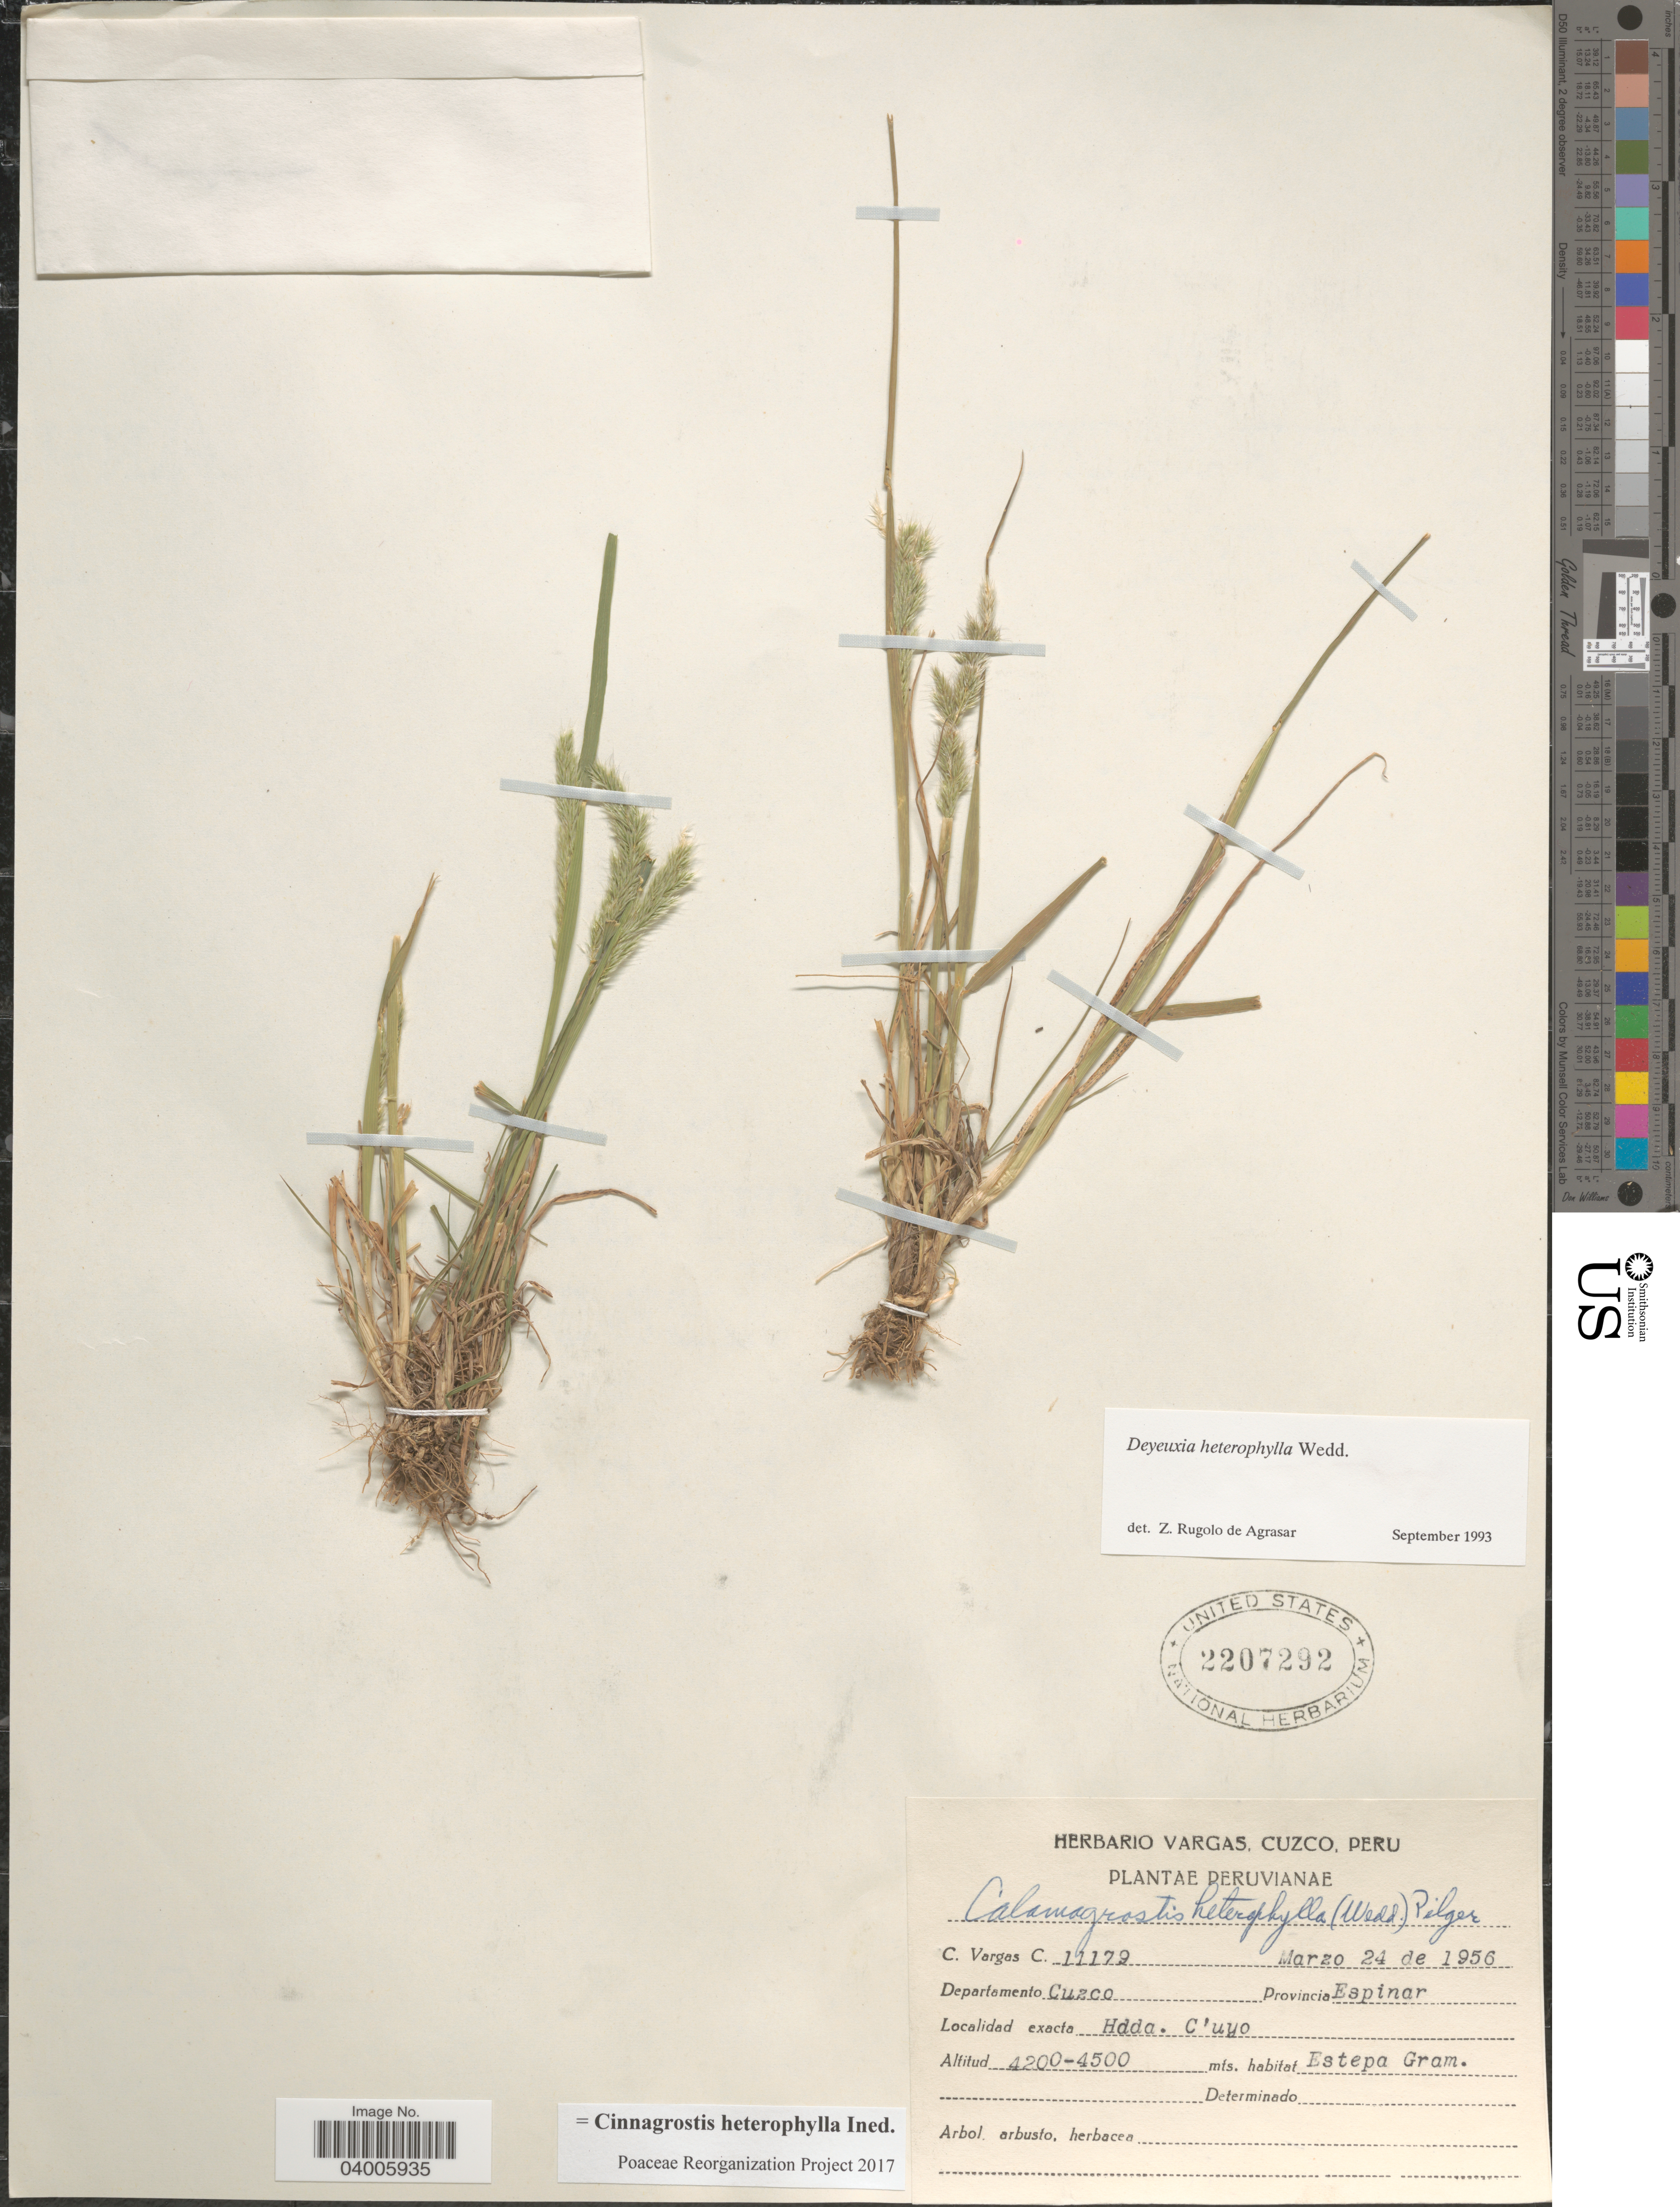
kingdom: Plantae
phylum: Tracheophyta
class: Liliopsida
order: Poales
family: Poaceae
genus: Cinnagrostis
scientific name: Cinnagrostis heterophylla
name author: (Wedd.) P.M. Peterson et al.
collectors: C. Vargas Calderón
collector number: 11179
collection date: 1956-03-24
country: Peru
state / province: Cusco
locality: Departamento Cuzco. Provincia Espinar. Hdda. C'uyo.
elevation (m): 4200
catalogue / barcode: US 2207292